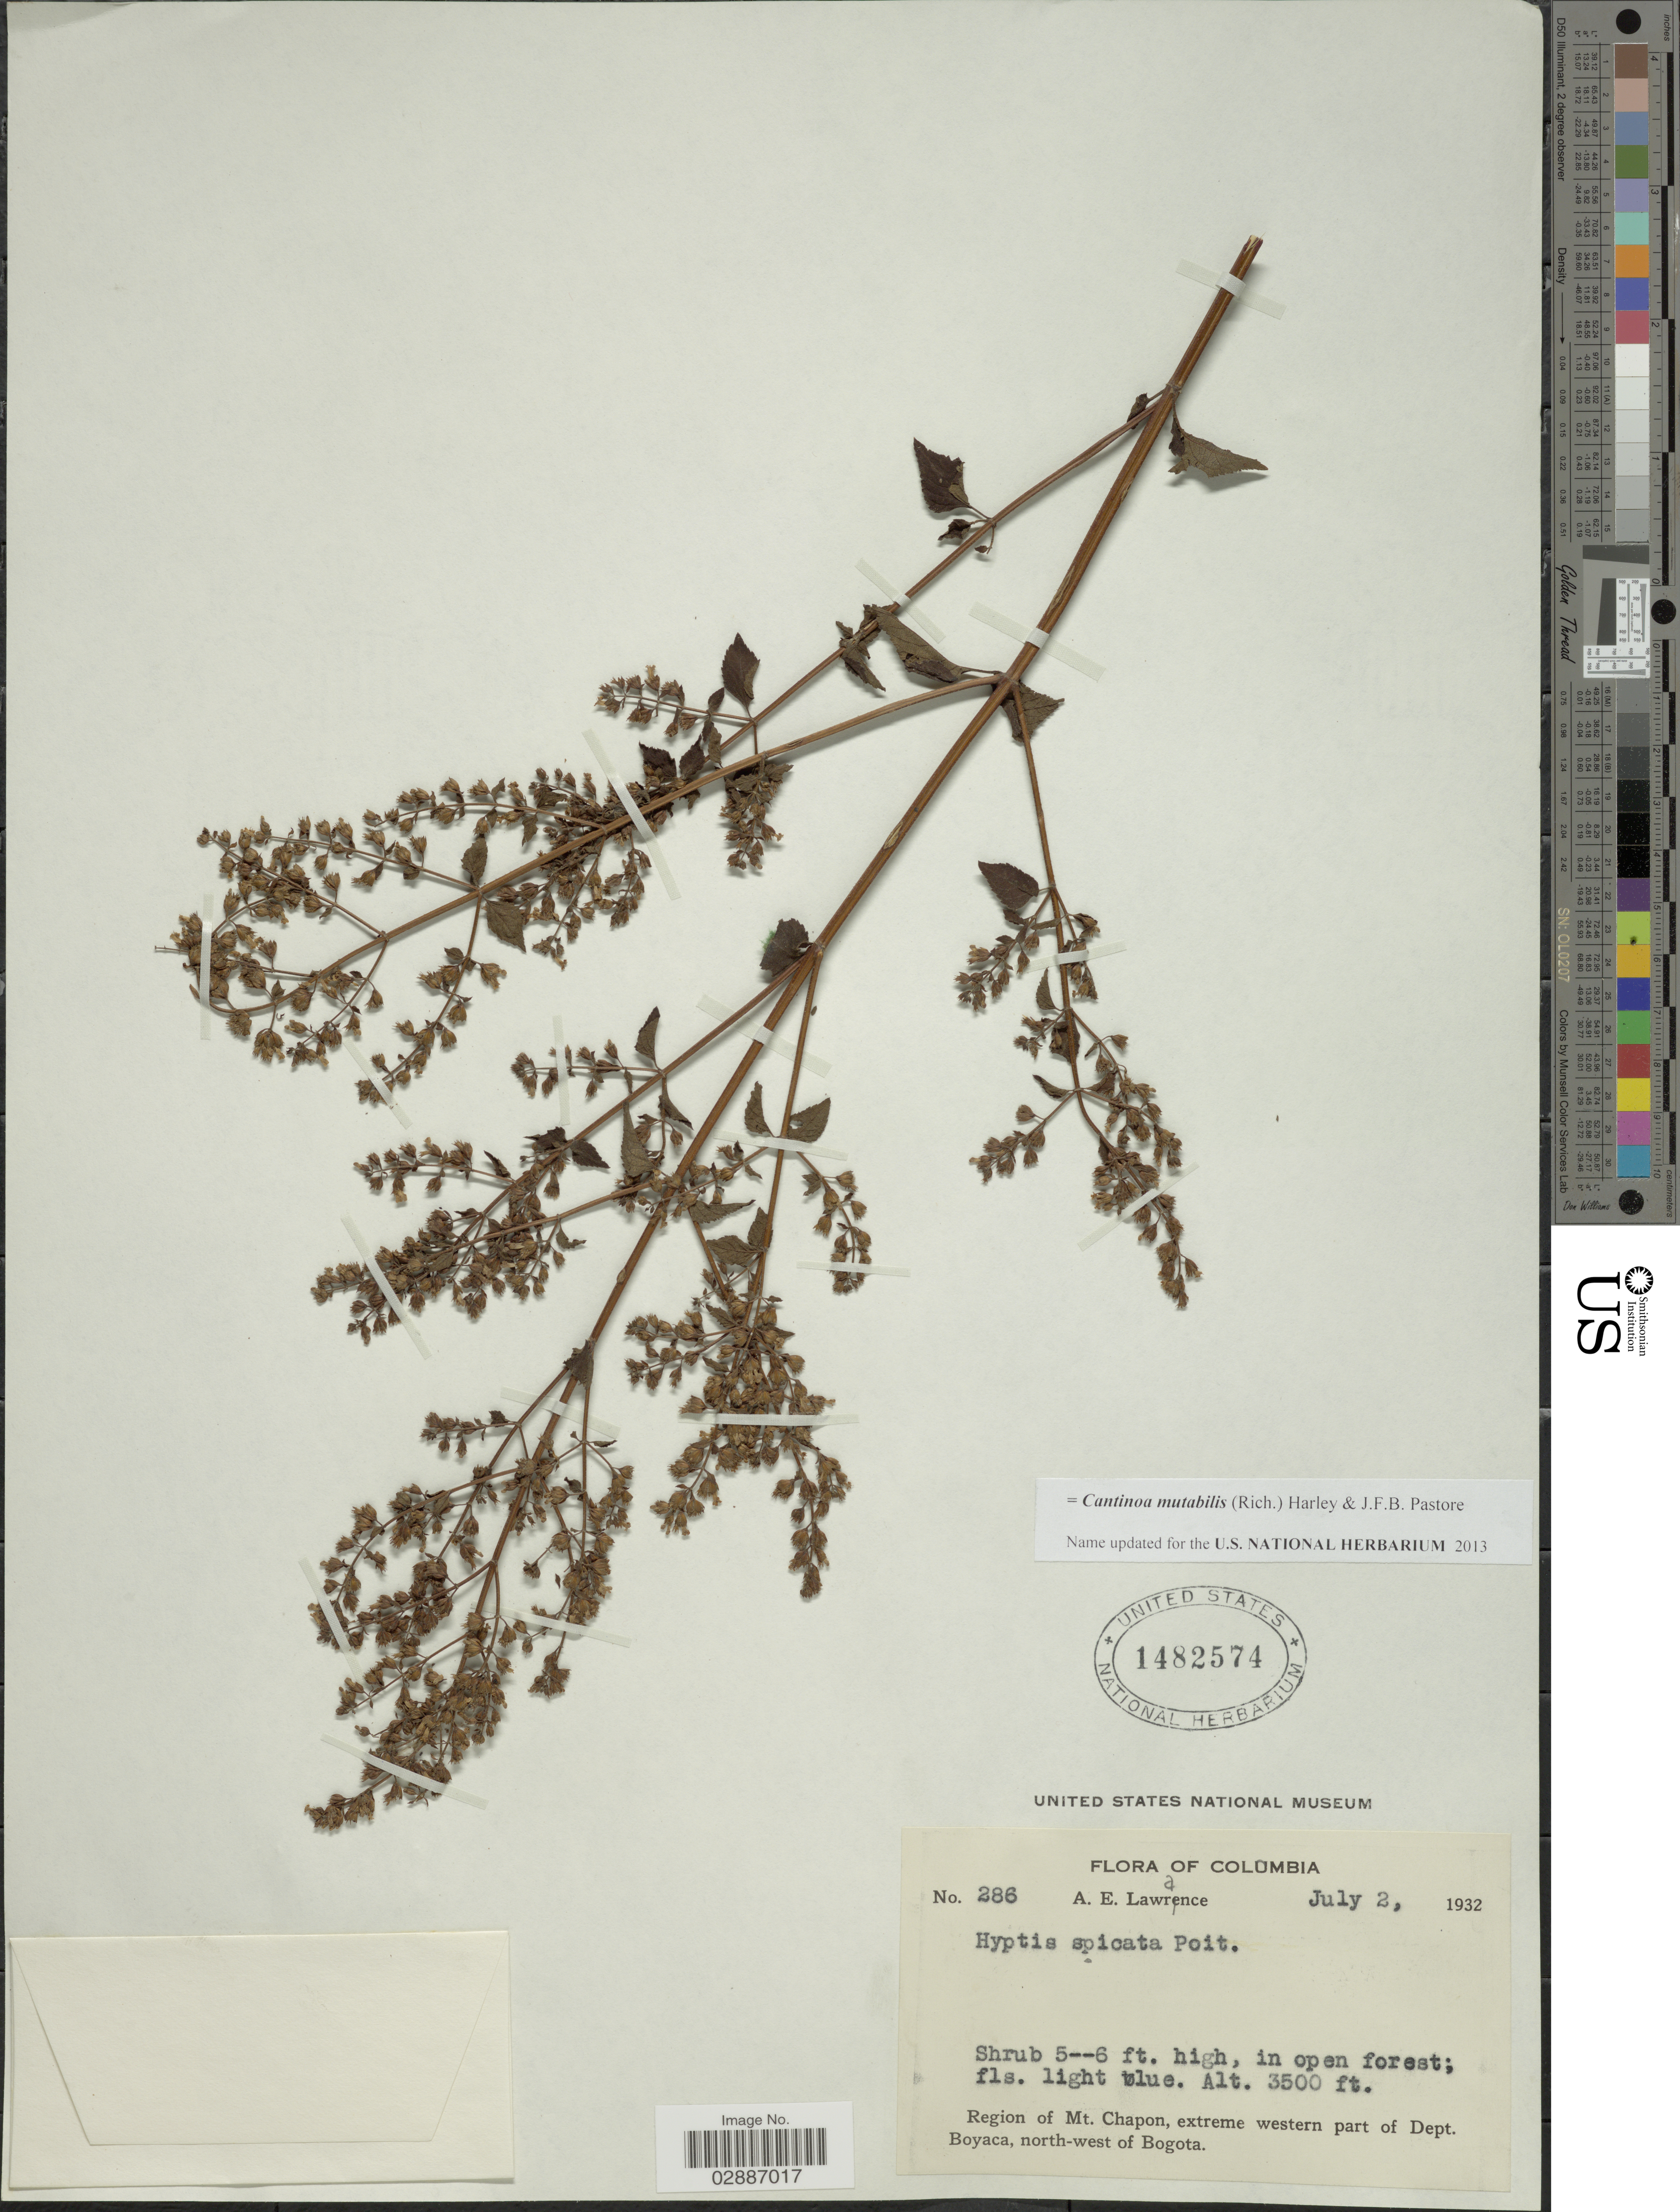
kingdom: Plantae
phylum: Tracheophyta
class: Magnoliopsida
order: Lamiales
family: Lamiaceae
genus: Cantinoa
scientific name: Cantinoa mutabilis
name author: (Epling) Harley & J.F.B. Pastore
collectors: A. Lawrance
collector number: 286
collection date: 1932-07-02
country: Colombia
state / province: Boyacá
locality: Region of Mt. Chapon, extreme western part of Dept. Boyaca, north-west of Bogota.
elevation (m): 1067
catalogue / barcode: US 1482574